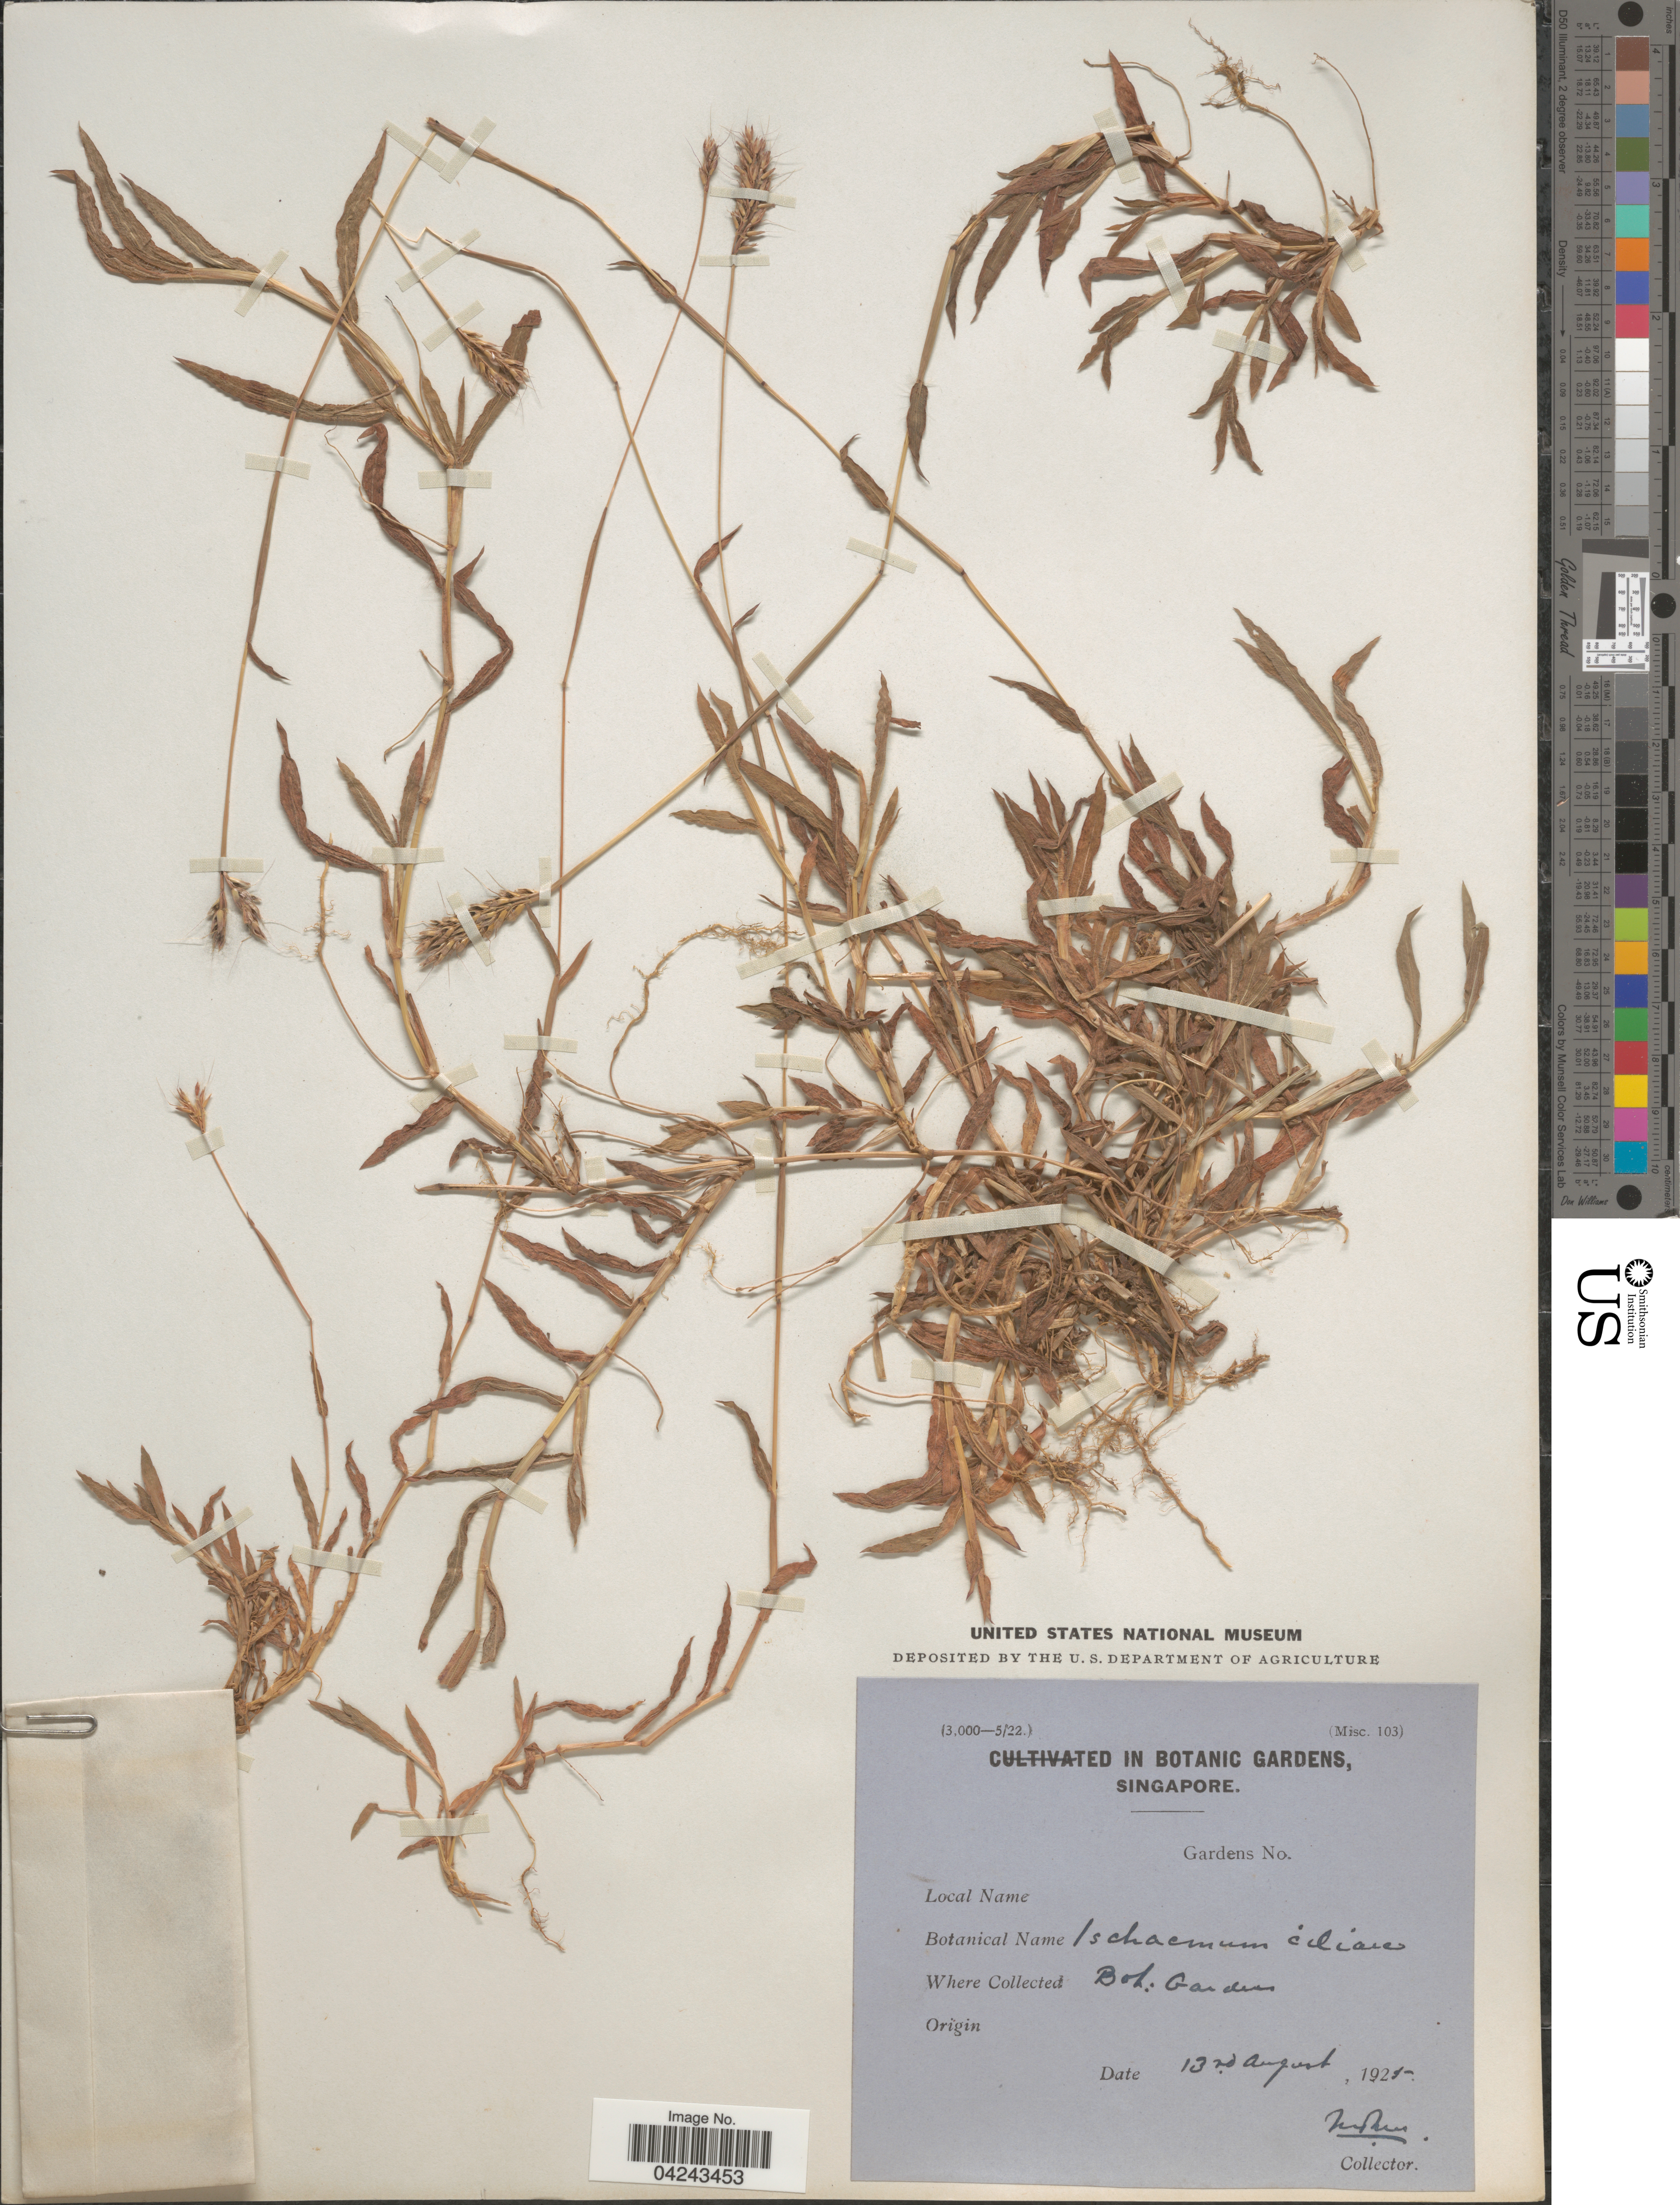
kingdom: Plantae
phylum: Tracheophyta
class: Liliopsida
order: Poales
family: Poaceae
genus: Ischaemum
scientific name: Ischaemum ciliare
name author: Retz.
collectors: M. Nur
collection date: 1925-08-13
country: Singapore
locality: Bot. Gardens.